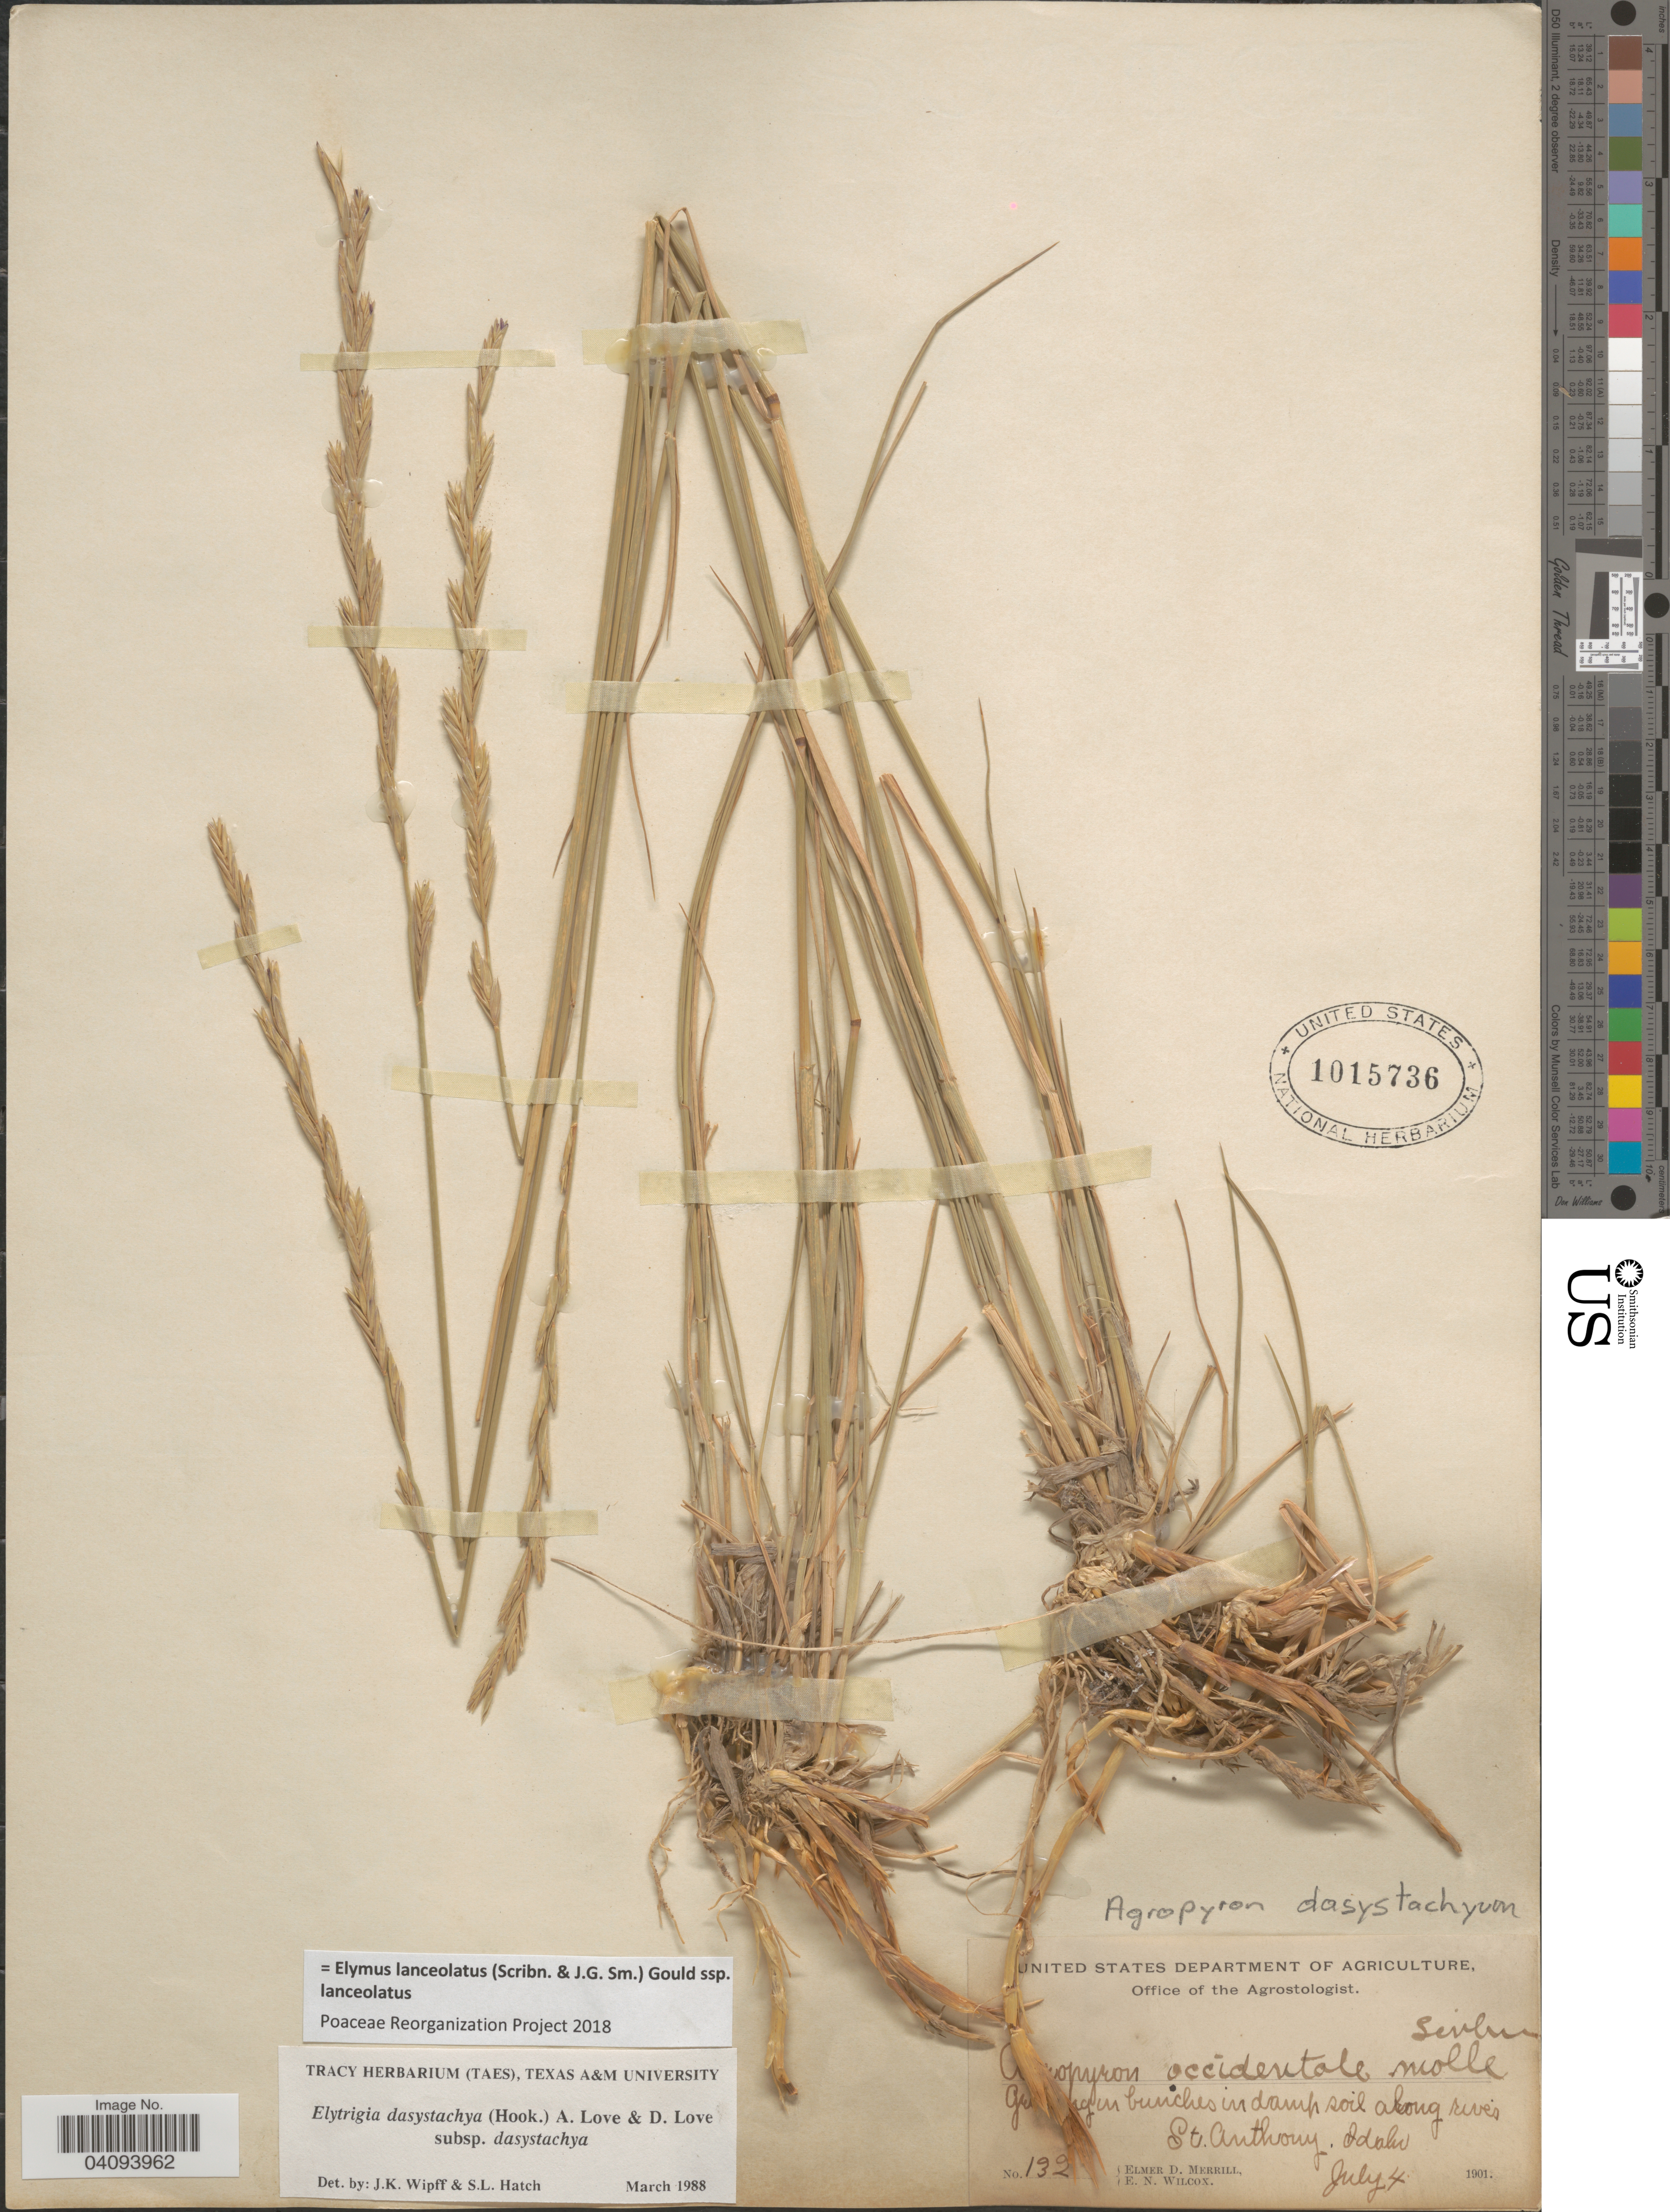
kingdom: Plantae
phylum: Tracheophyta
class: Liliopsida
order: Poales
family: Poaceae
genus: Elymus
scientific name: Elymus lanceolatus subsp. lanceolatus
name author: (Scribn. & J.G. Sm.) Gould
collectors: E. D. Merrill & E. Wilcox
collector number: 132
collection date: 1901-07-04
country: United States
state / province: Idaho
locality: Along river St. Anthony.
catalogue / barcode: US 1015736